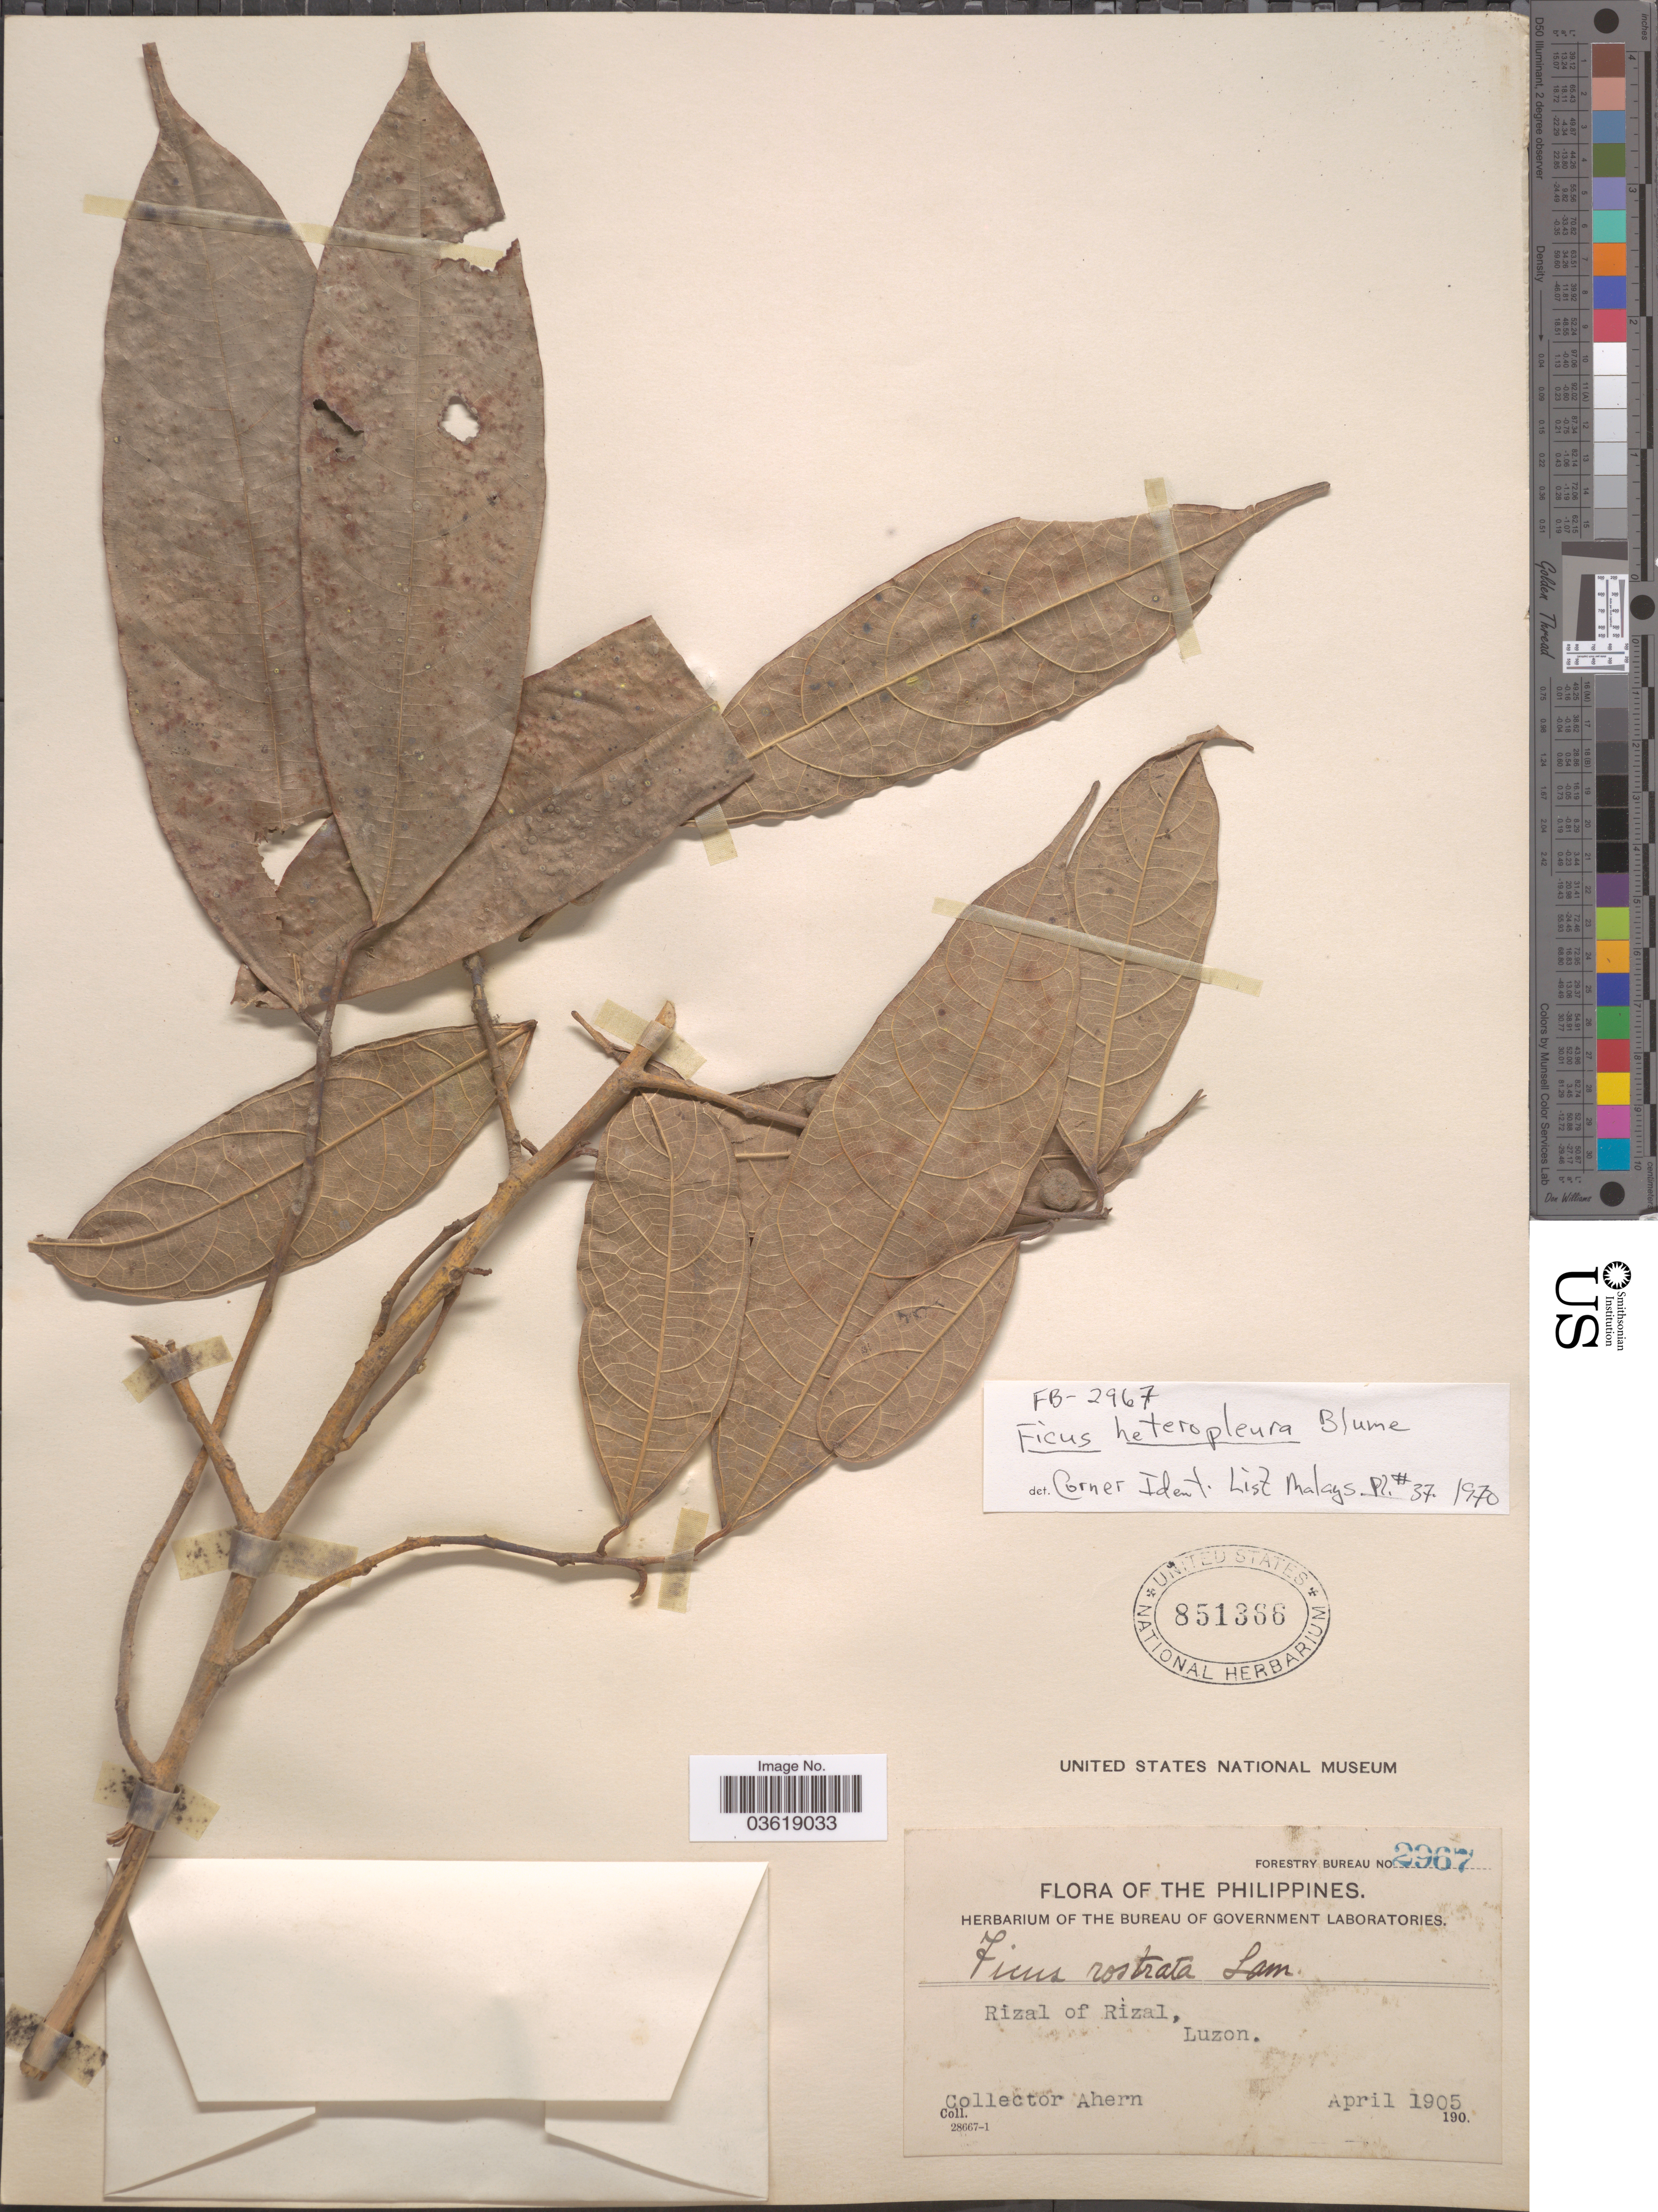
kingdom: Plantae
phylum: Tracheophyta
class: Magnoliopsida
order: Rosales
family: Moraceae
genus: Ficus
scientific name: Ficus heteropleura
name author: Blume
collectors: -. Ahern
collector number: Forestry Bureau 2967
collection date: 1905-04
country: Philippines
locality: Rizal of Rizal, Luzon.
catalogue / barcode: US 851366